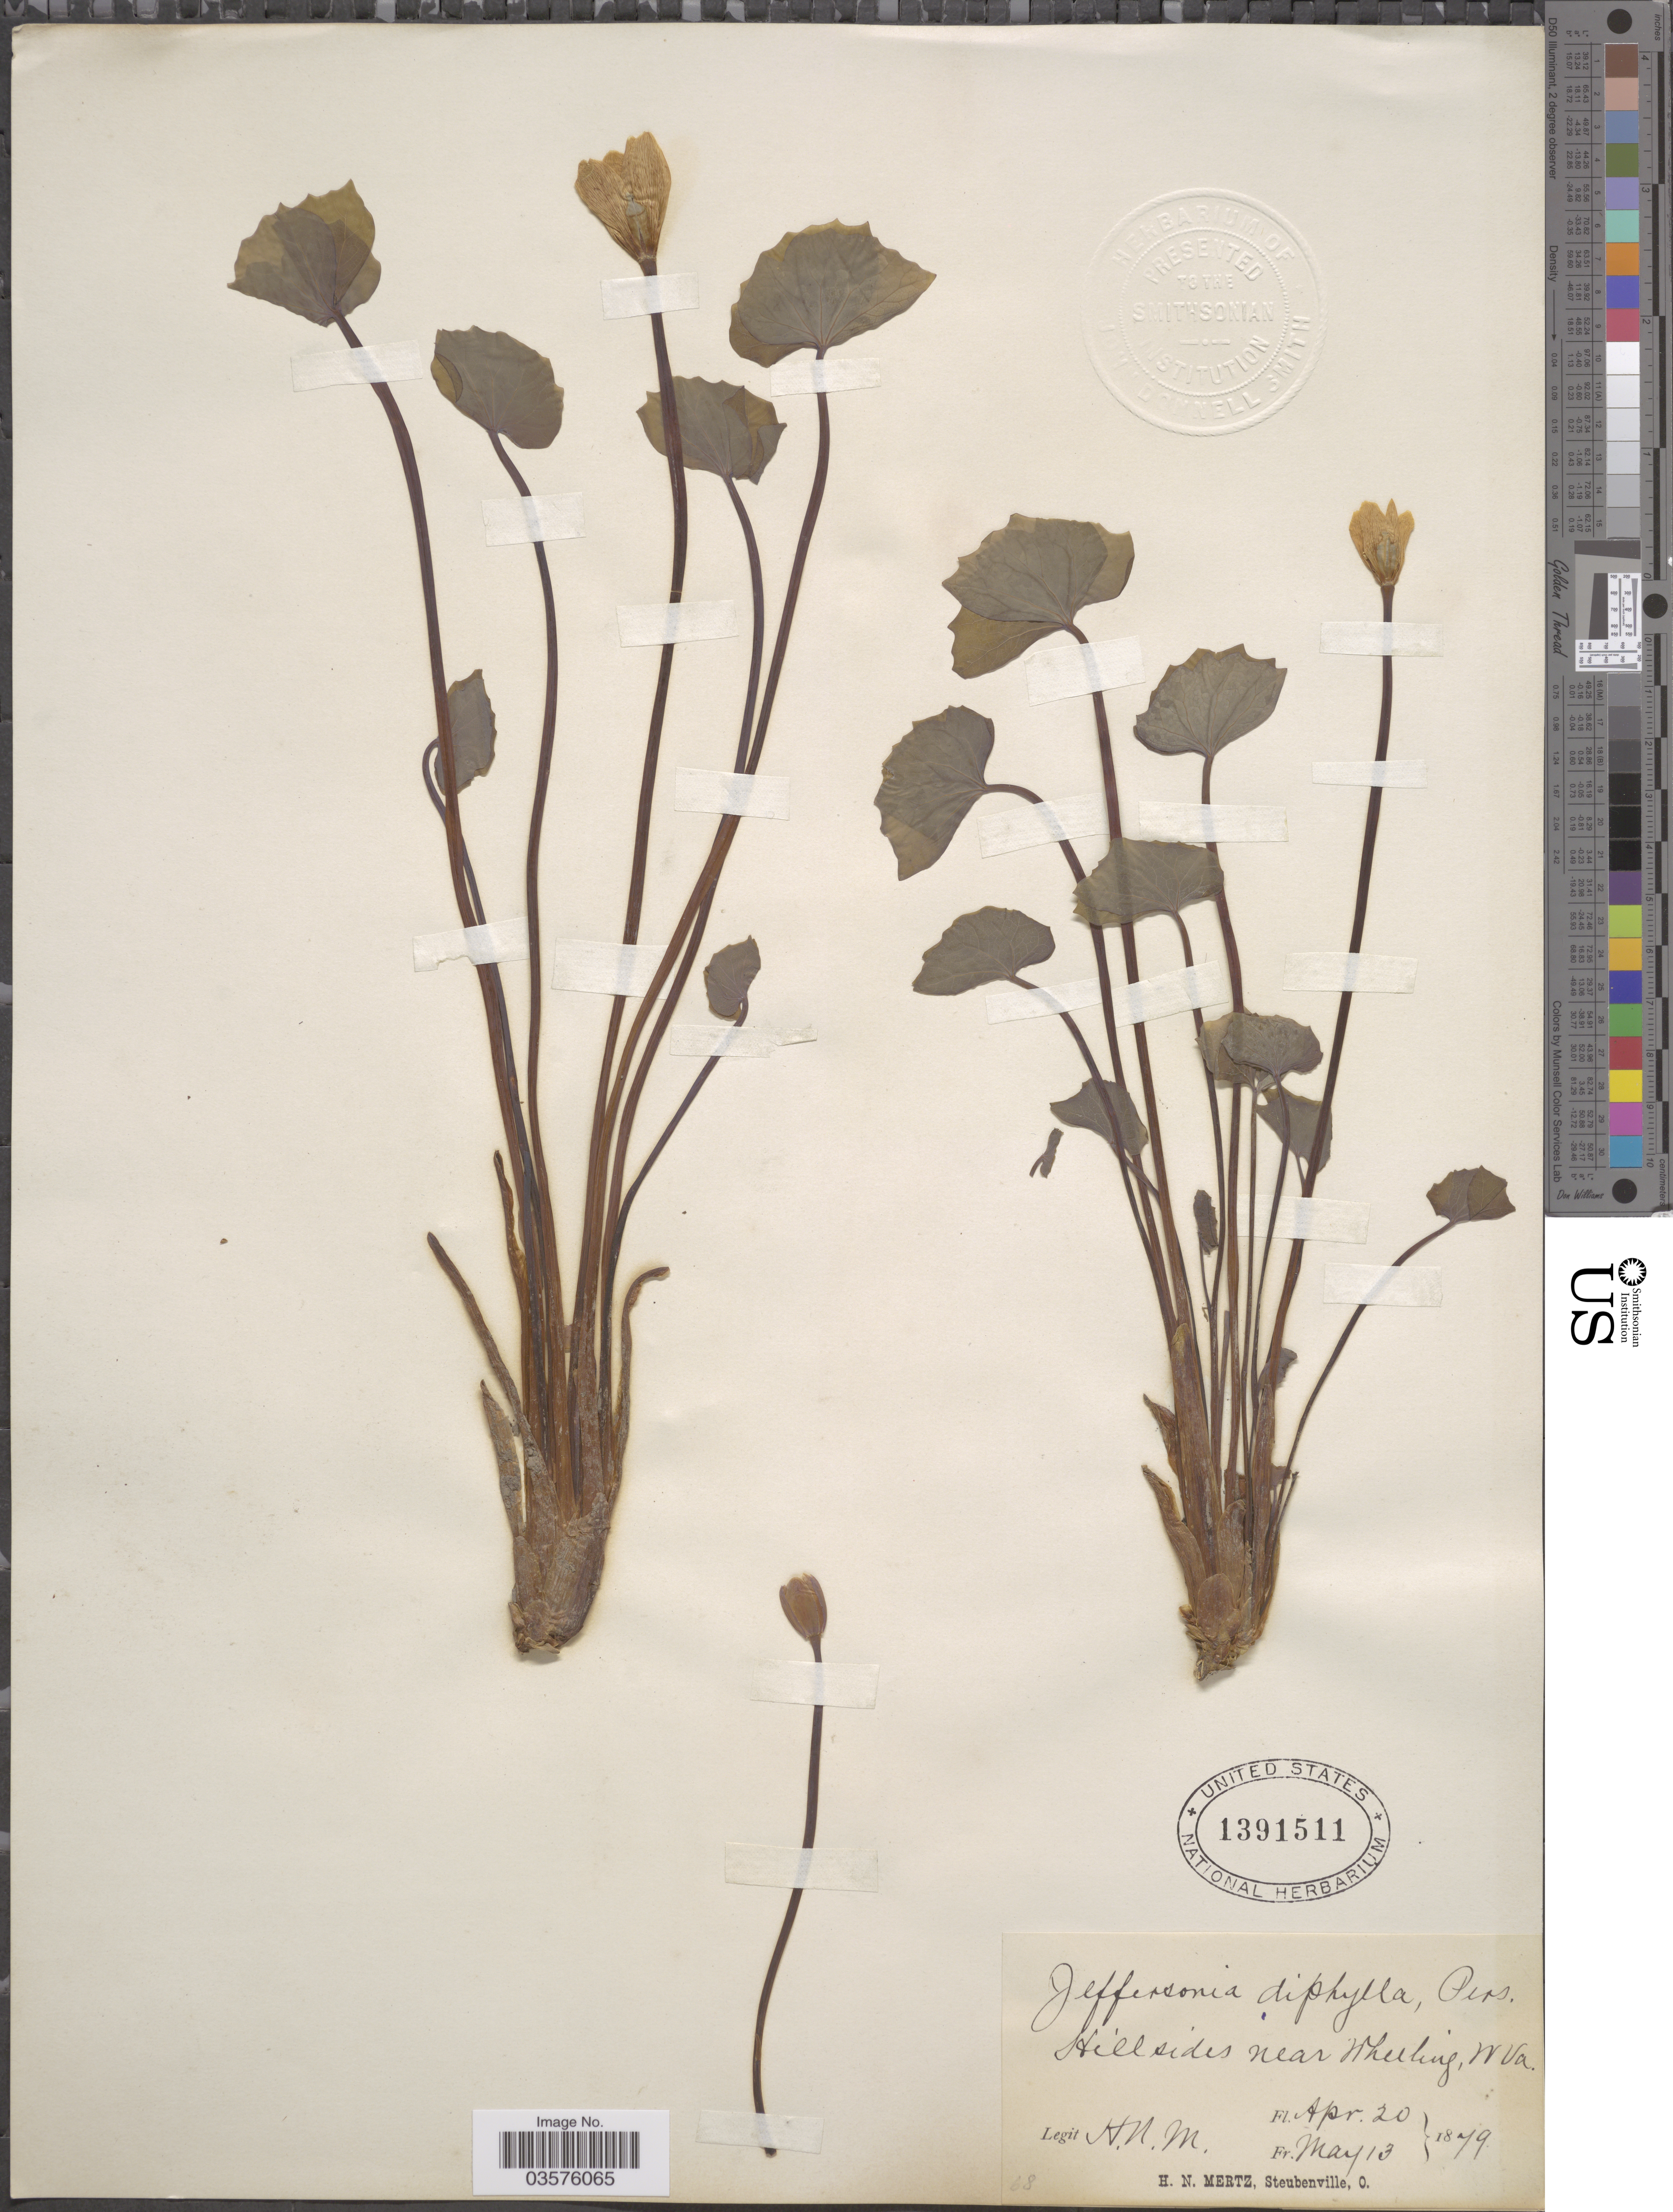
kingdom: Plantae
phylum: Tracheophyta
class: Magnoliopsida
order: Ranunculales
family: Berberidaceae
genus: Jeffersonia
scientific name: Jeffersonia diphylla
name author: (L.) Pers.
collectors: H. Mertz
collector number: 68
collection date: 1879-04-20/1879-05-13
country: United States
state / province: West Virginia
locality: Hillsides near Wheeling.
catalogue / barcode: US 1391511